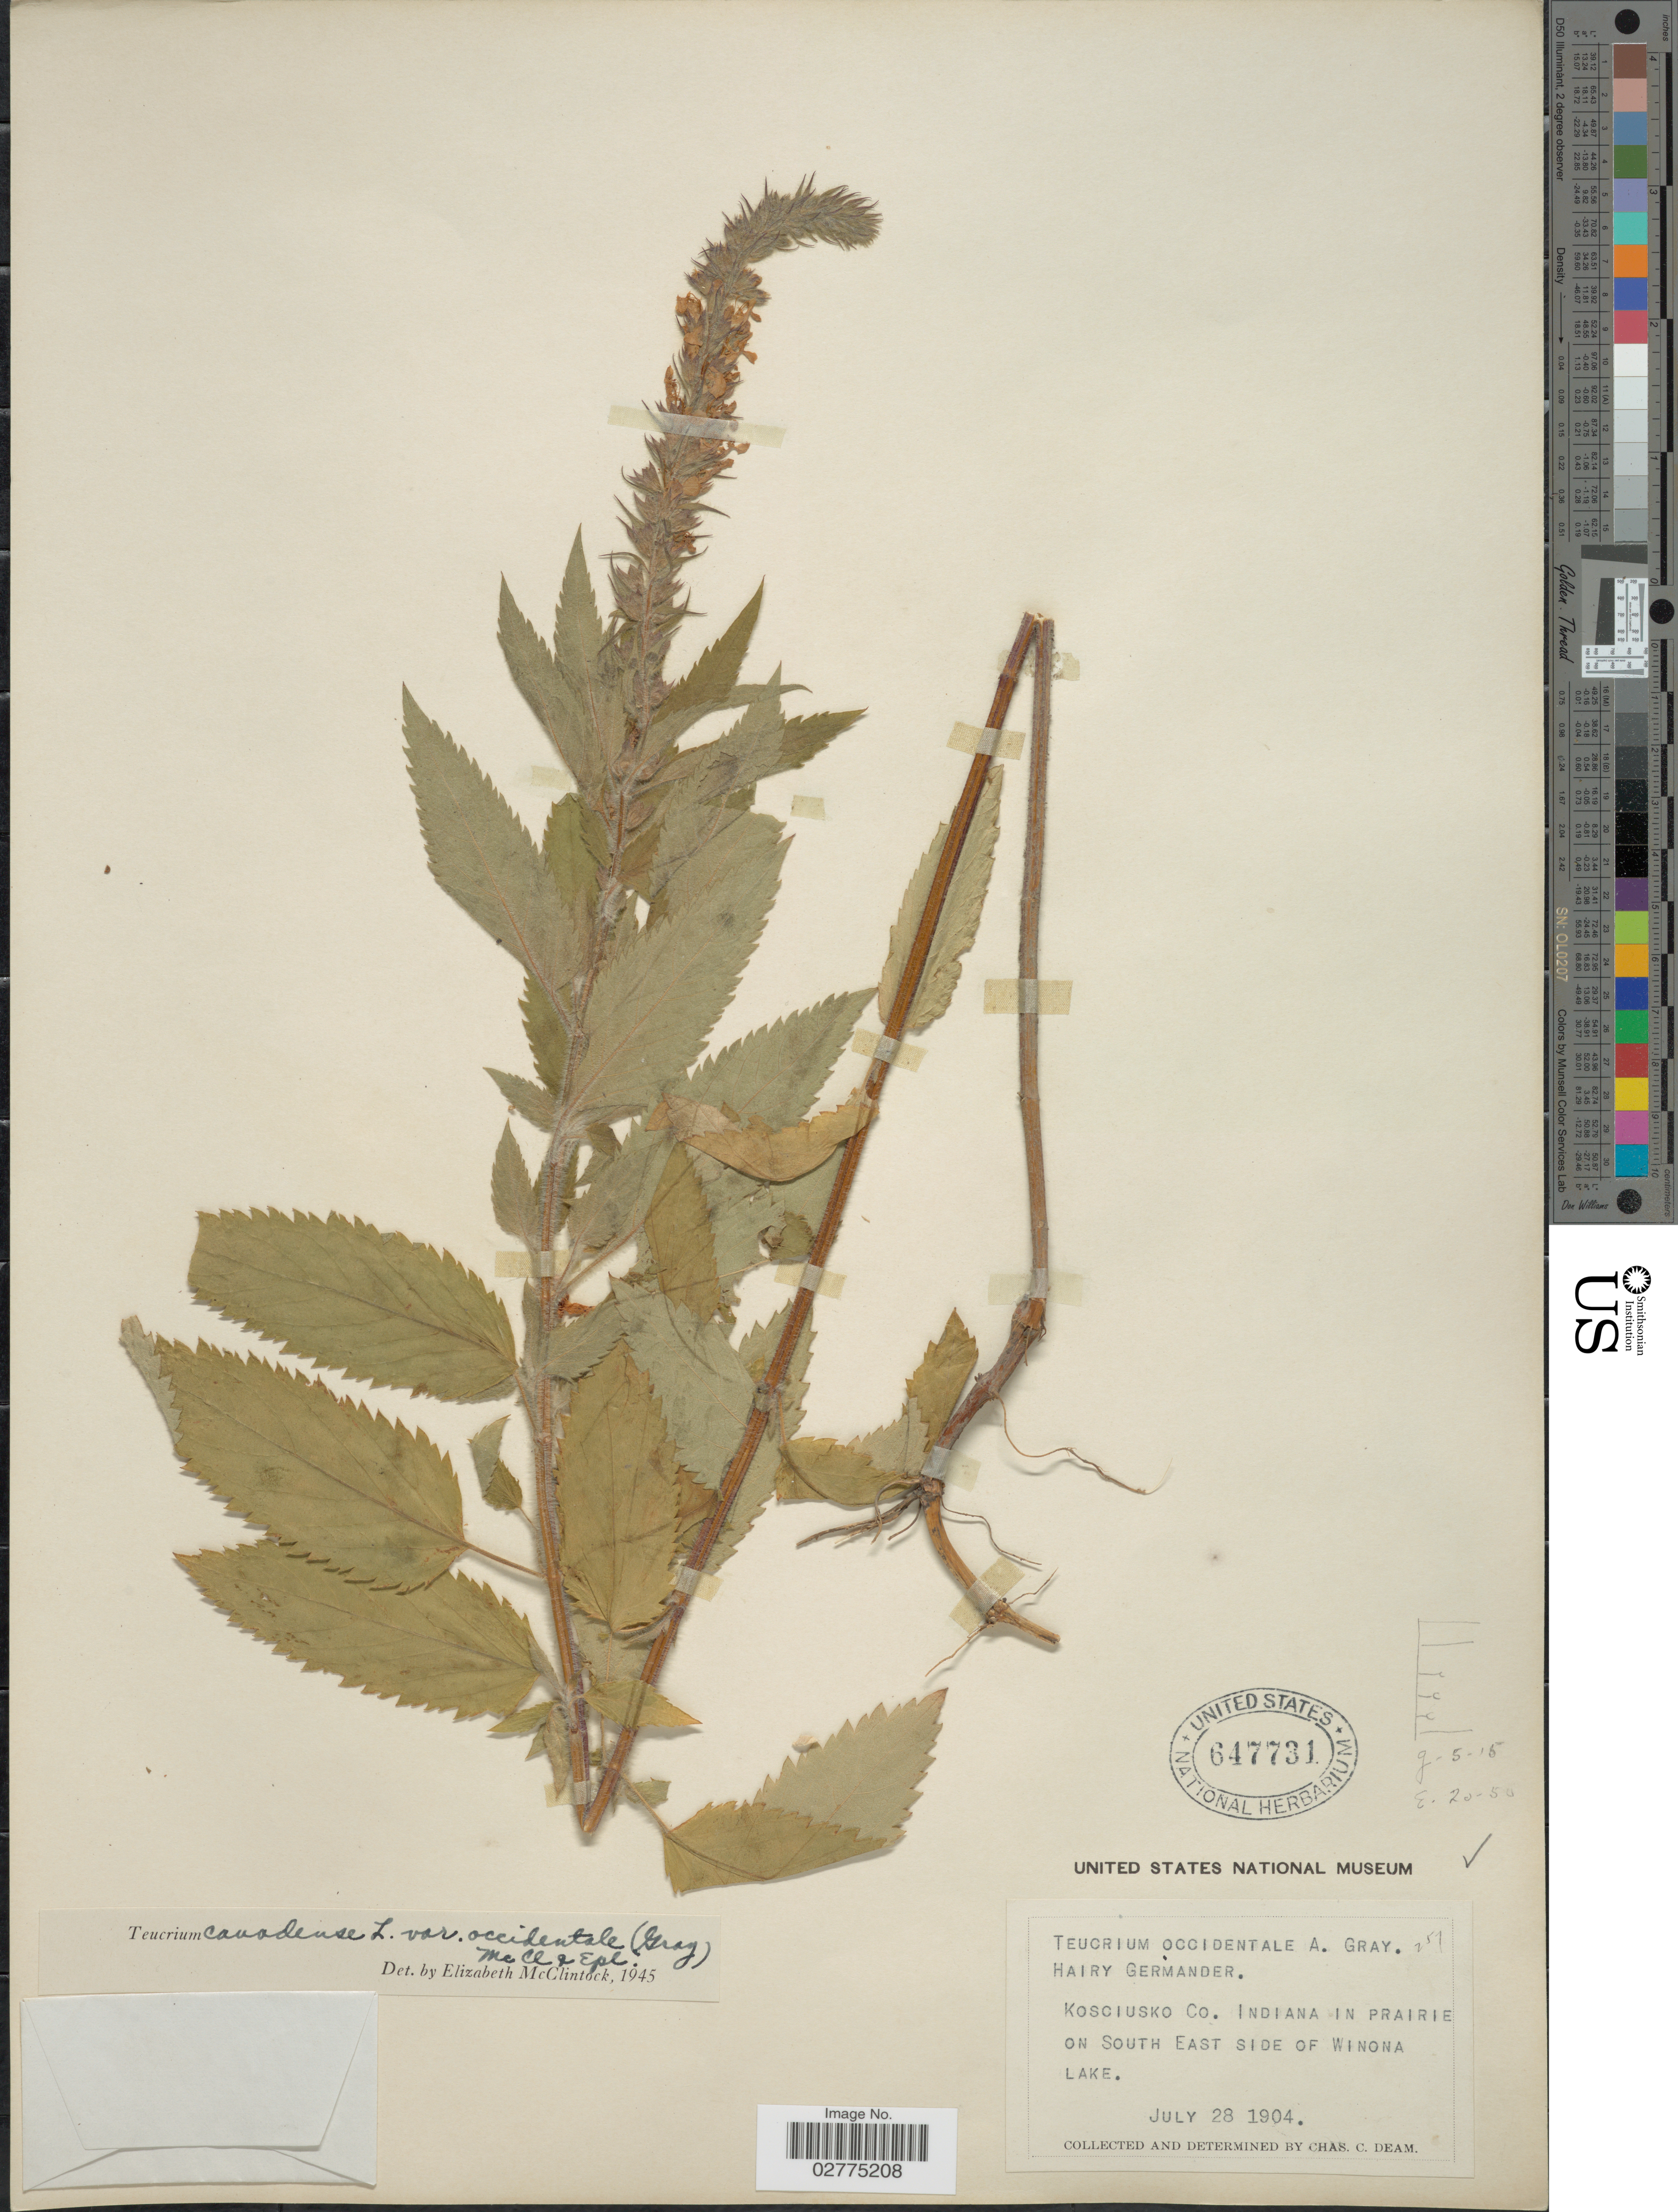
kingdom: Plantae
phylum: Tracheophyta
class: Magnoliopsida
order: Lamiales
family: Lamiaceae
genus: Teucrium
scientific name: Teucrium canadense var. occidentale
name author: (A. Gray) E. M. McClint. & Epling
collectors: C. C. Deam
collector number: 257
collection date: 1904-07-28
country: United States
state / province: Indiana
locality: Kosciusko Co., Indiana in prairie on South East side of Winona Lake.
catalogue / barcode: US 647731